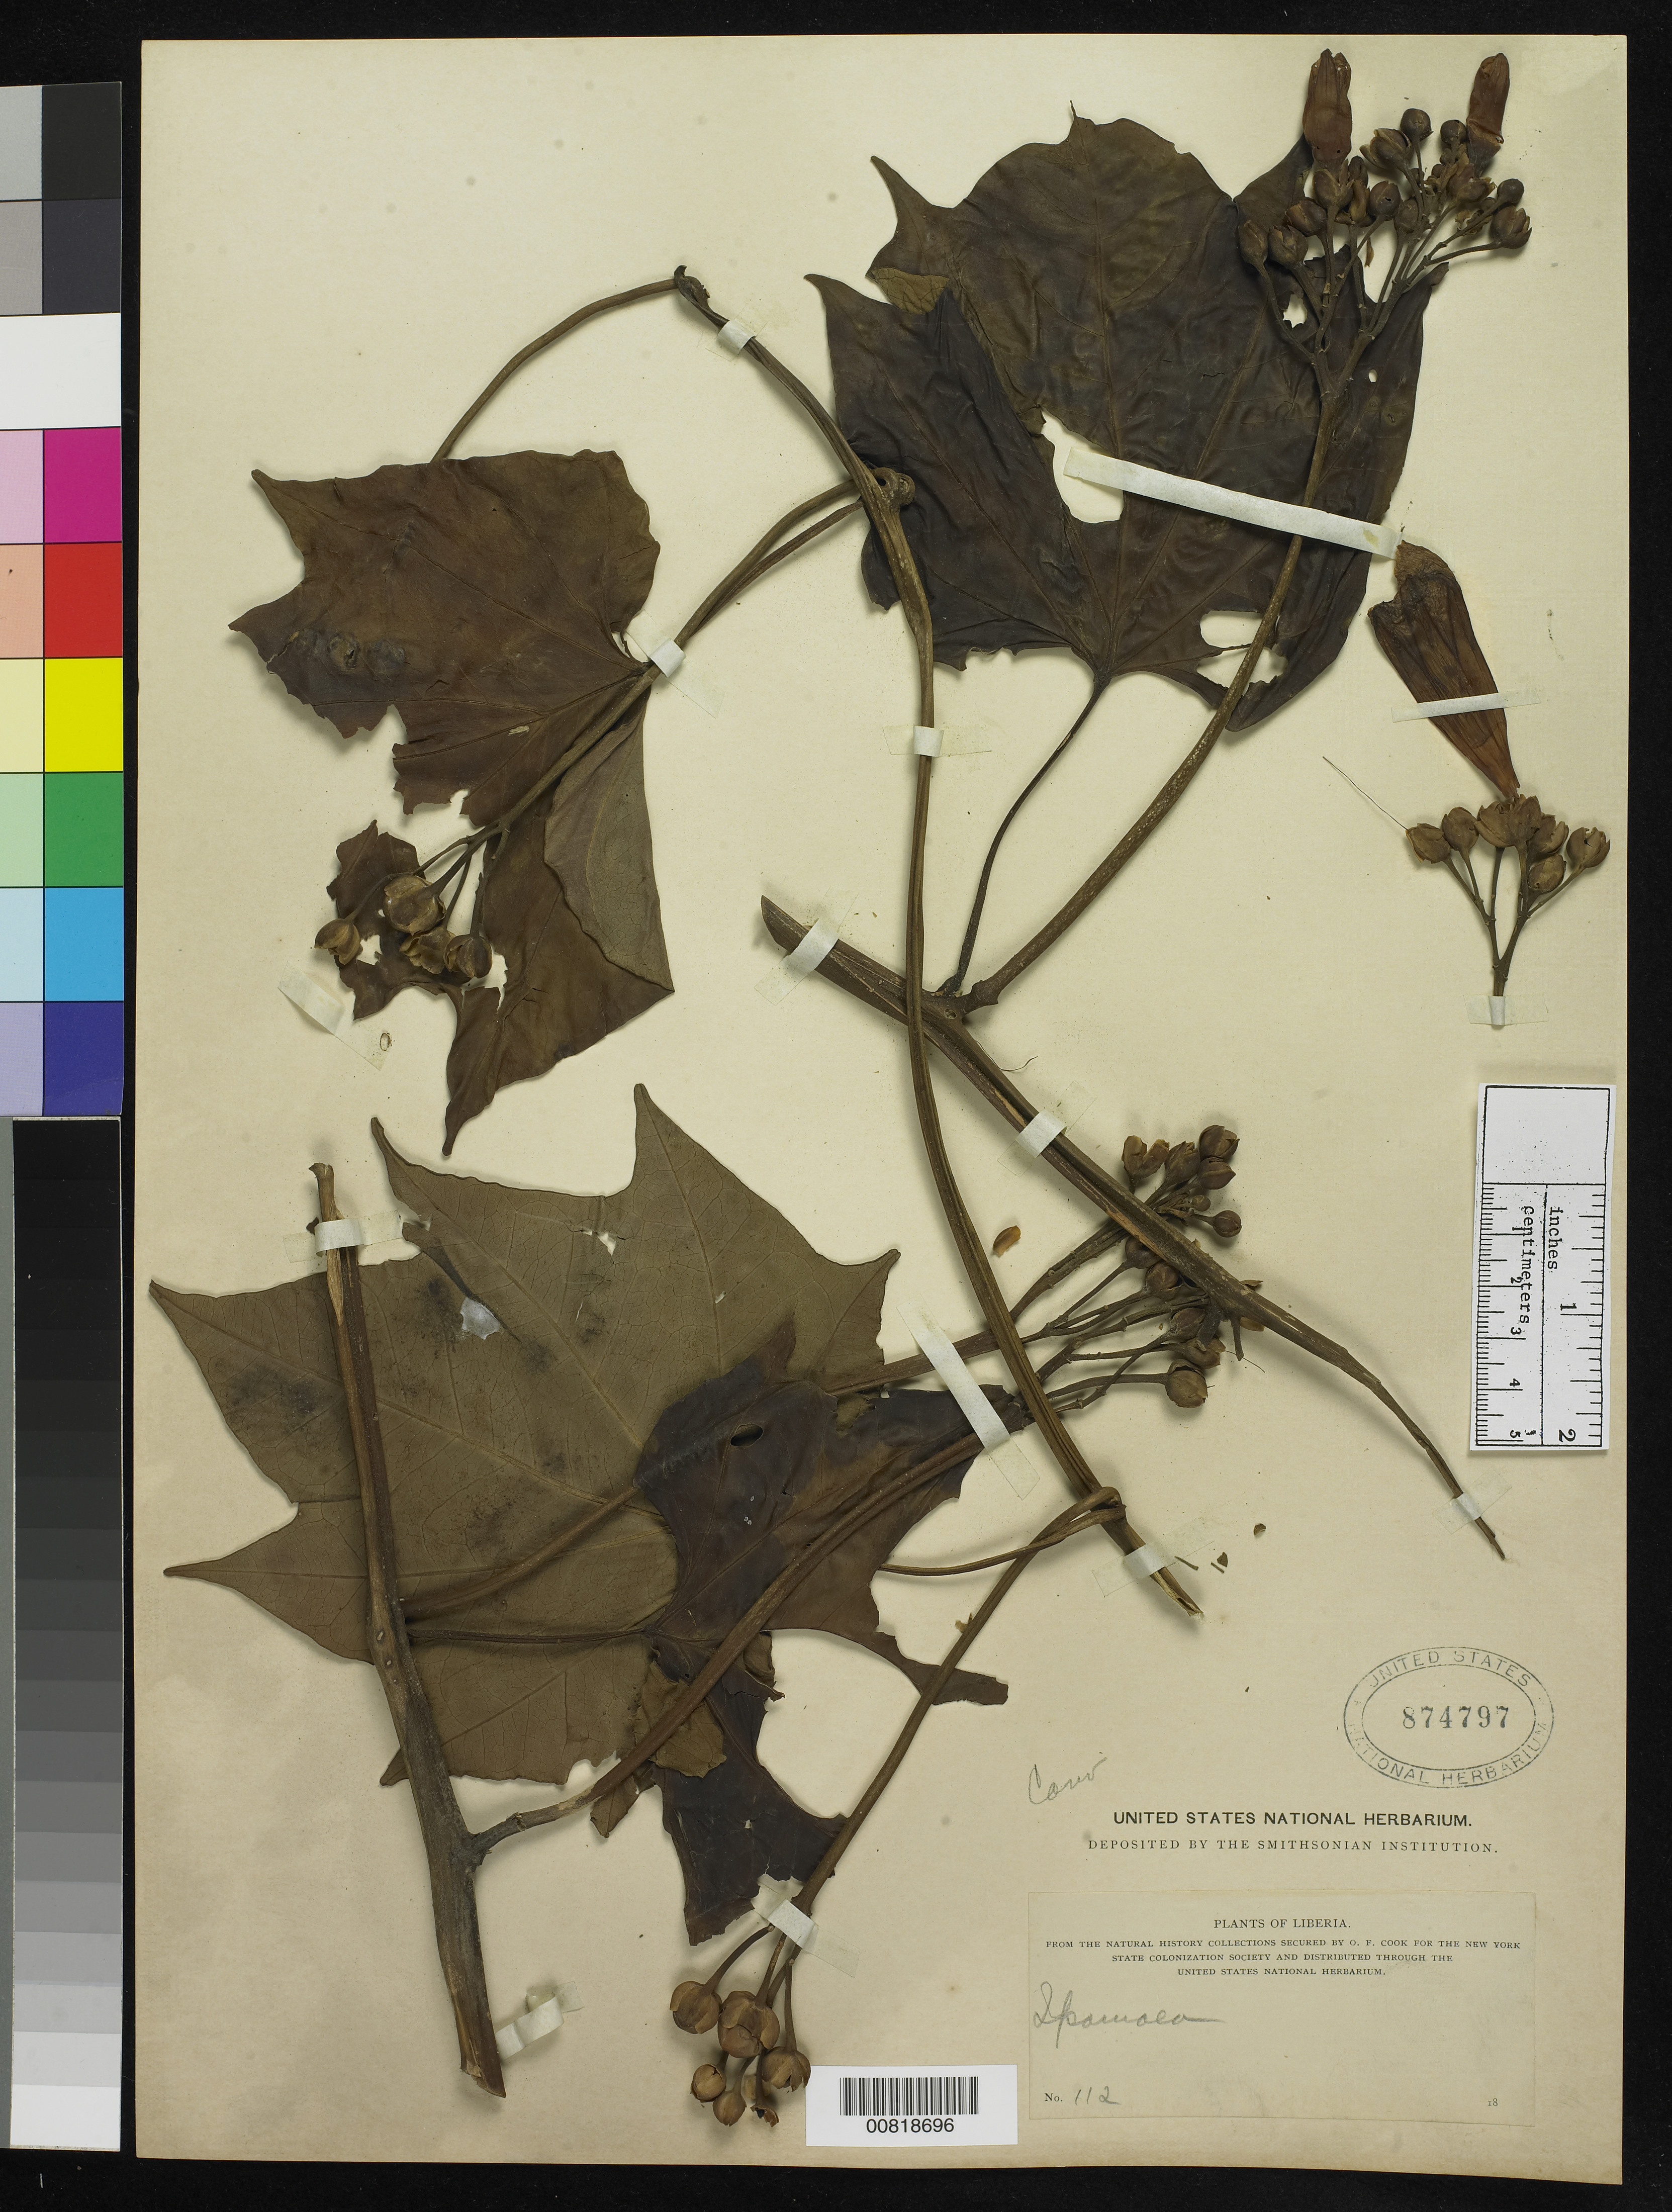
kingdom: Plantae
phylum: Tracheophyta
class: Magnoliopsida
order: Solanales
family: Convolvulaceae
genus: Ipomoea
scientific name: Ipomoea sp.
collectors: O. F. Cook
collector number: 112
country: Liberia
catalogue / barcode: US 874797